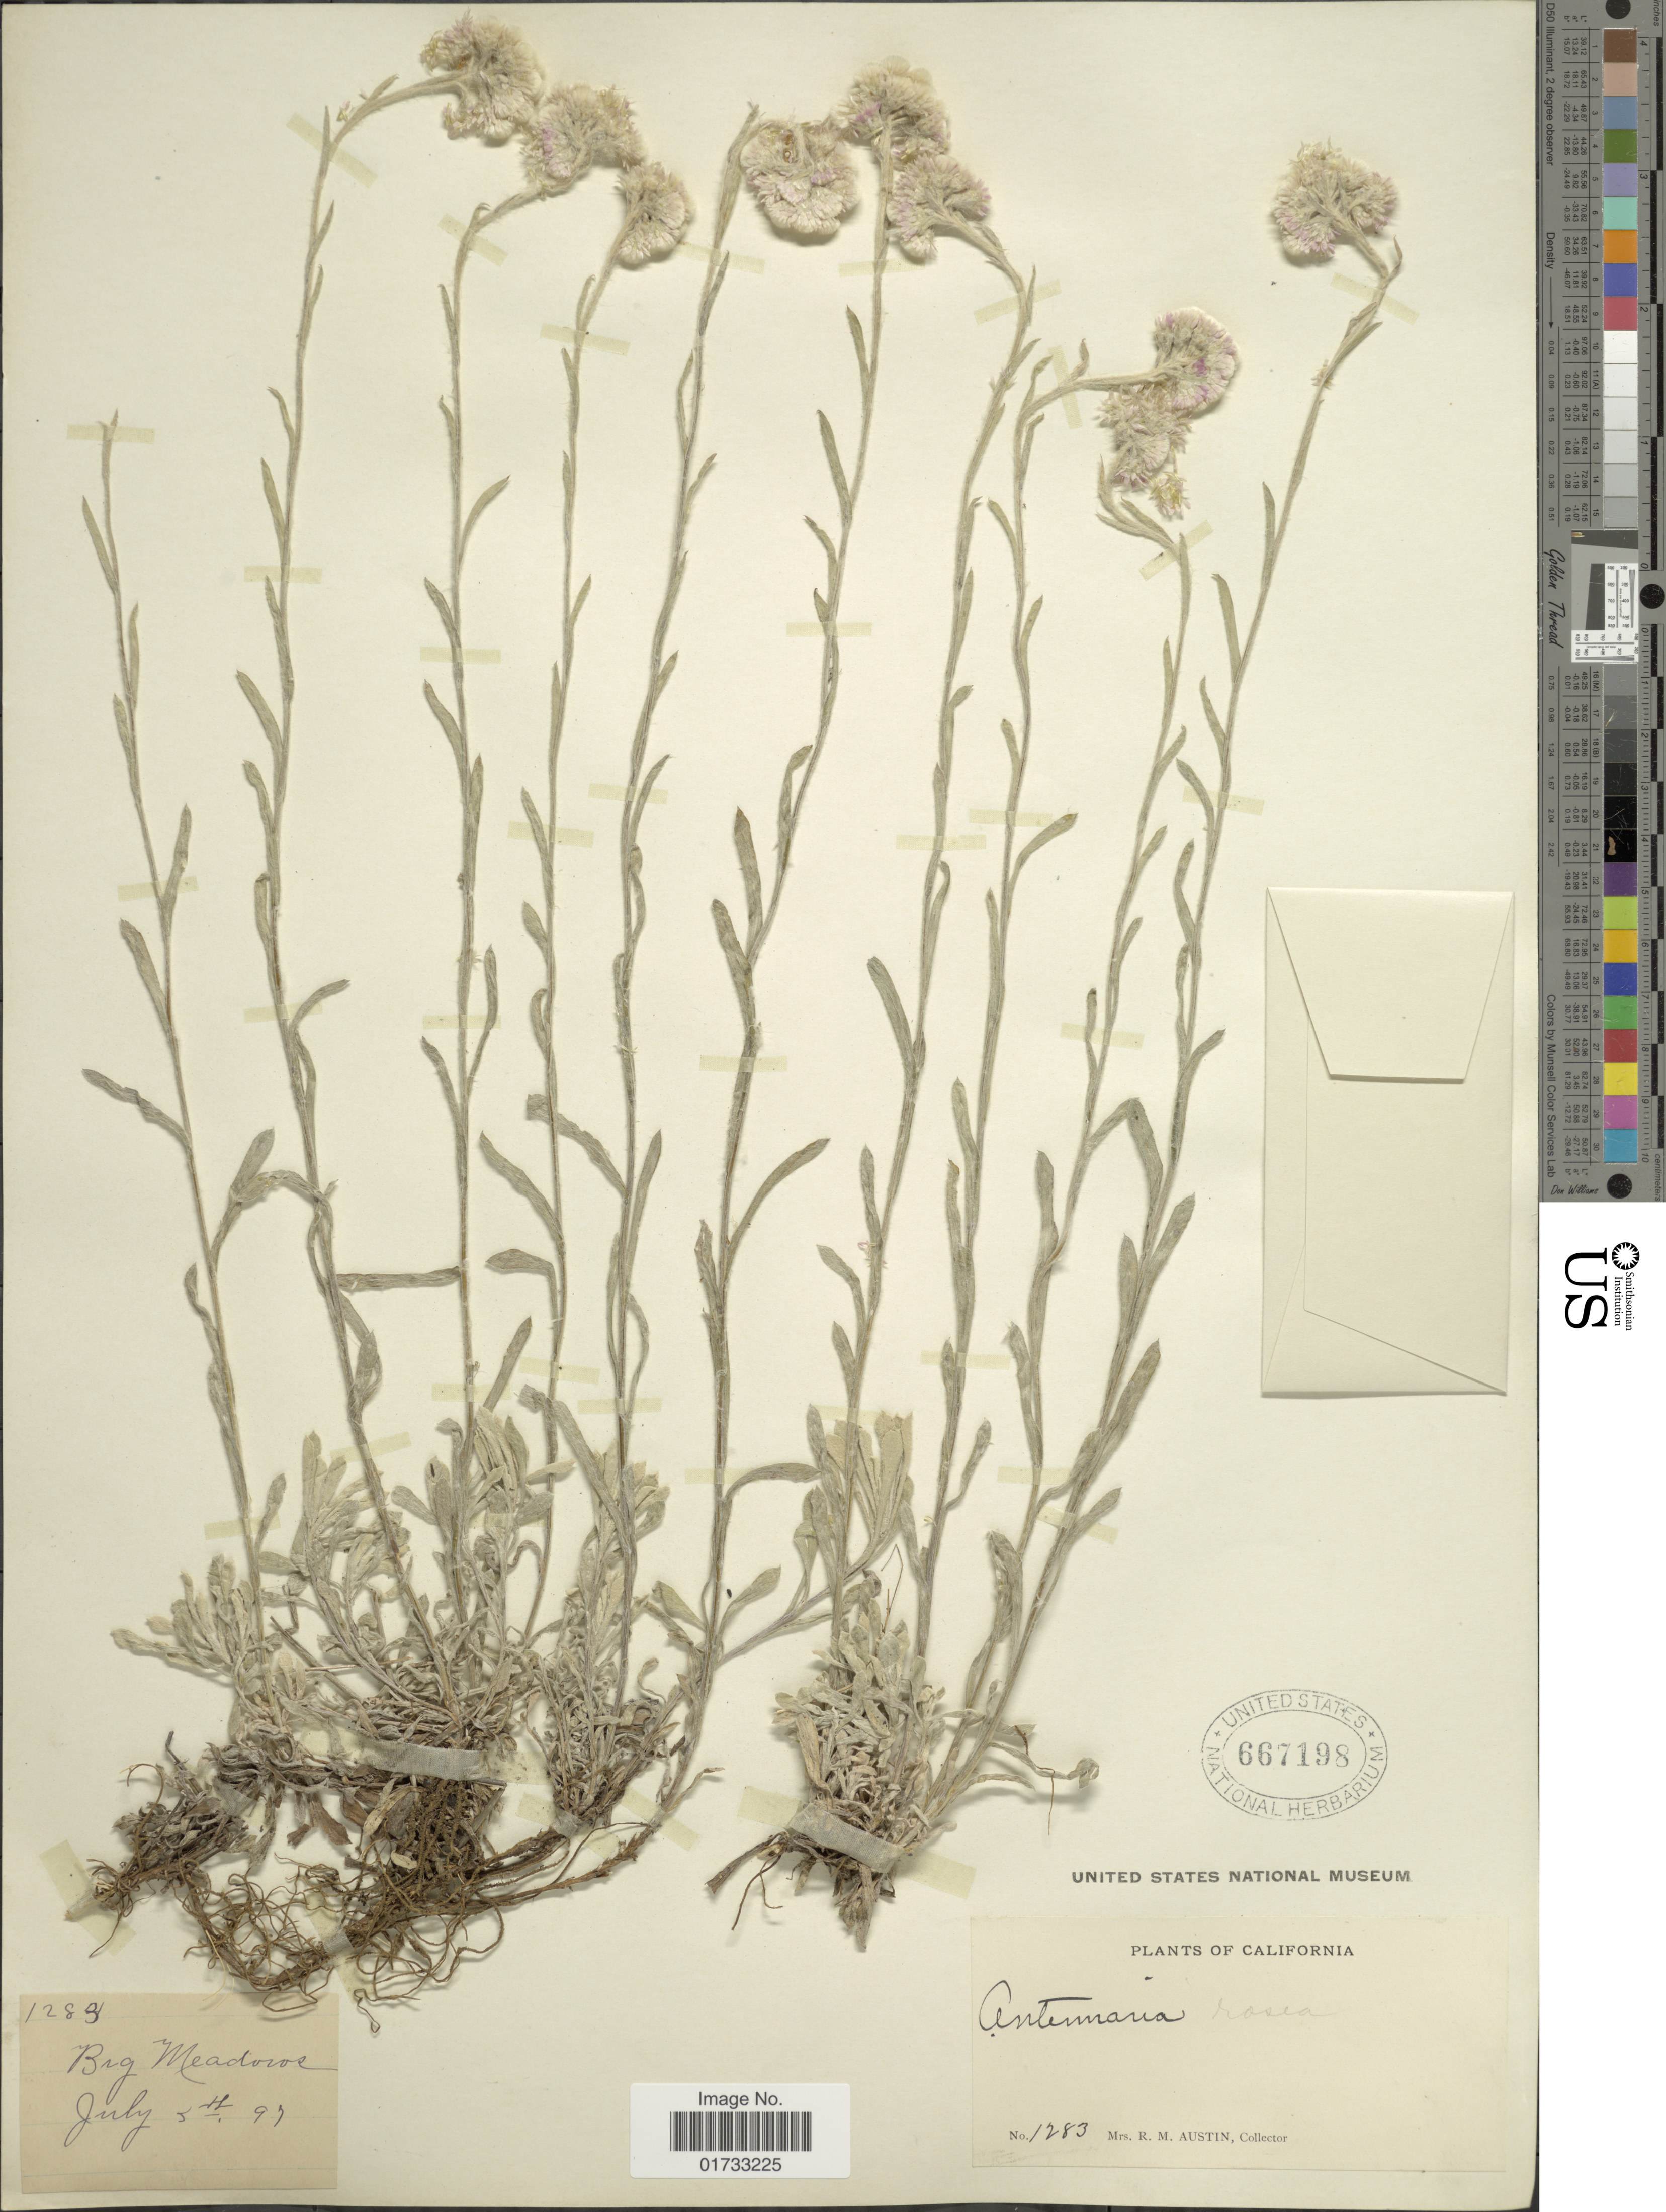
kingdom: Plantae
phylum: Tracheophyta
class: Magnoliopsida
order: Asterales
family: Asteraceae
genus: Antennaria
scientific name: Antennaria rosea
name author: Greene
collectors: R. Austin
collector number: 1283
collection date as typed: Transcribed d/m/y: 5/7/97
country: United States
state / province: California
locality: Big Meadows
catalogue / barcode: US 667198